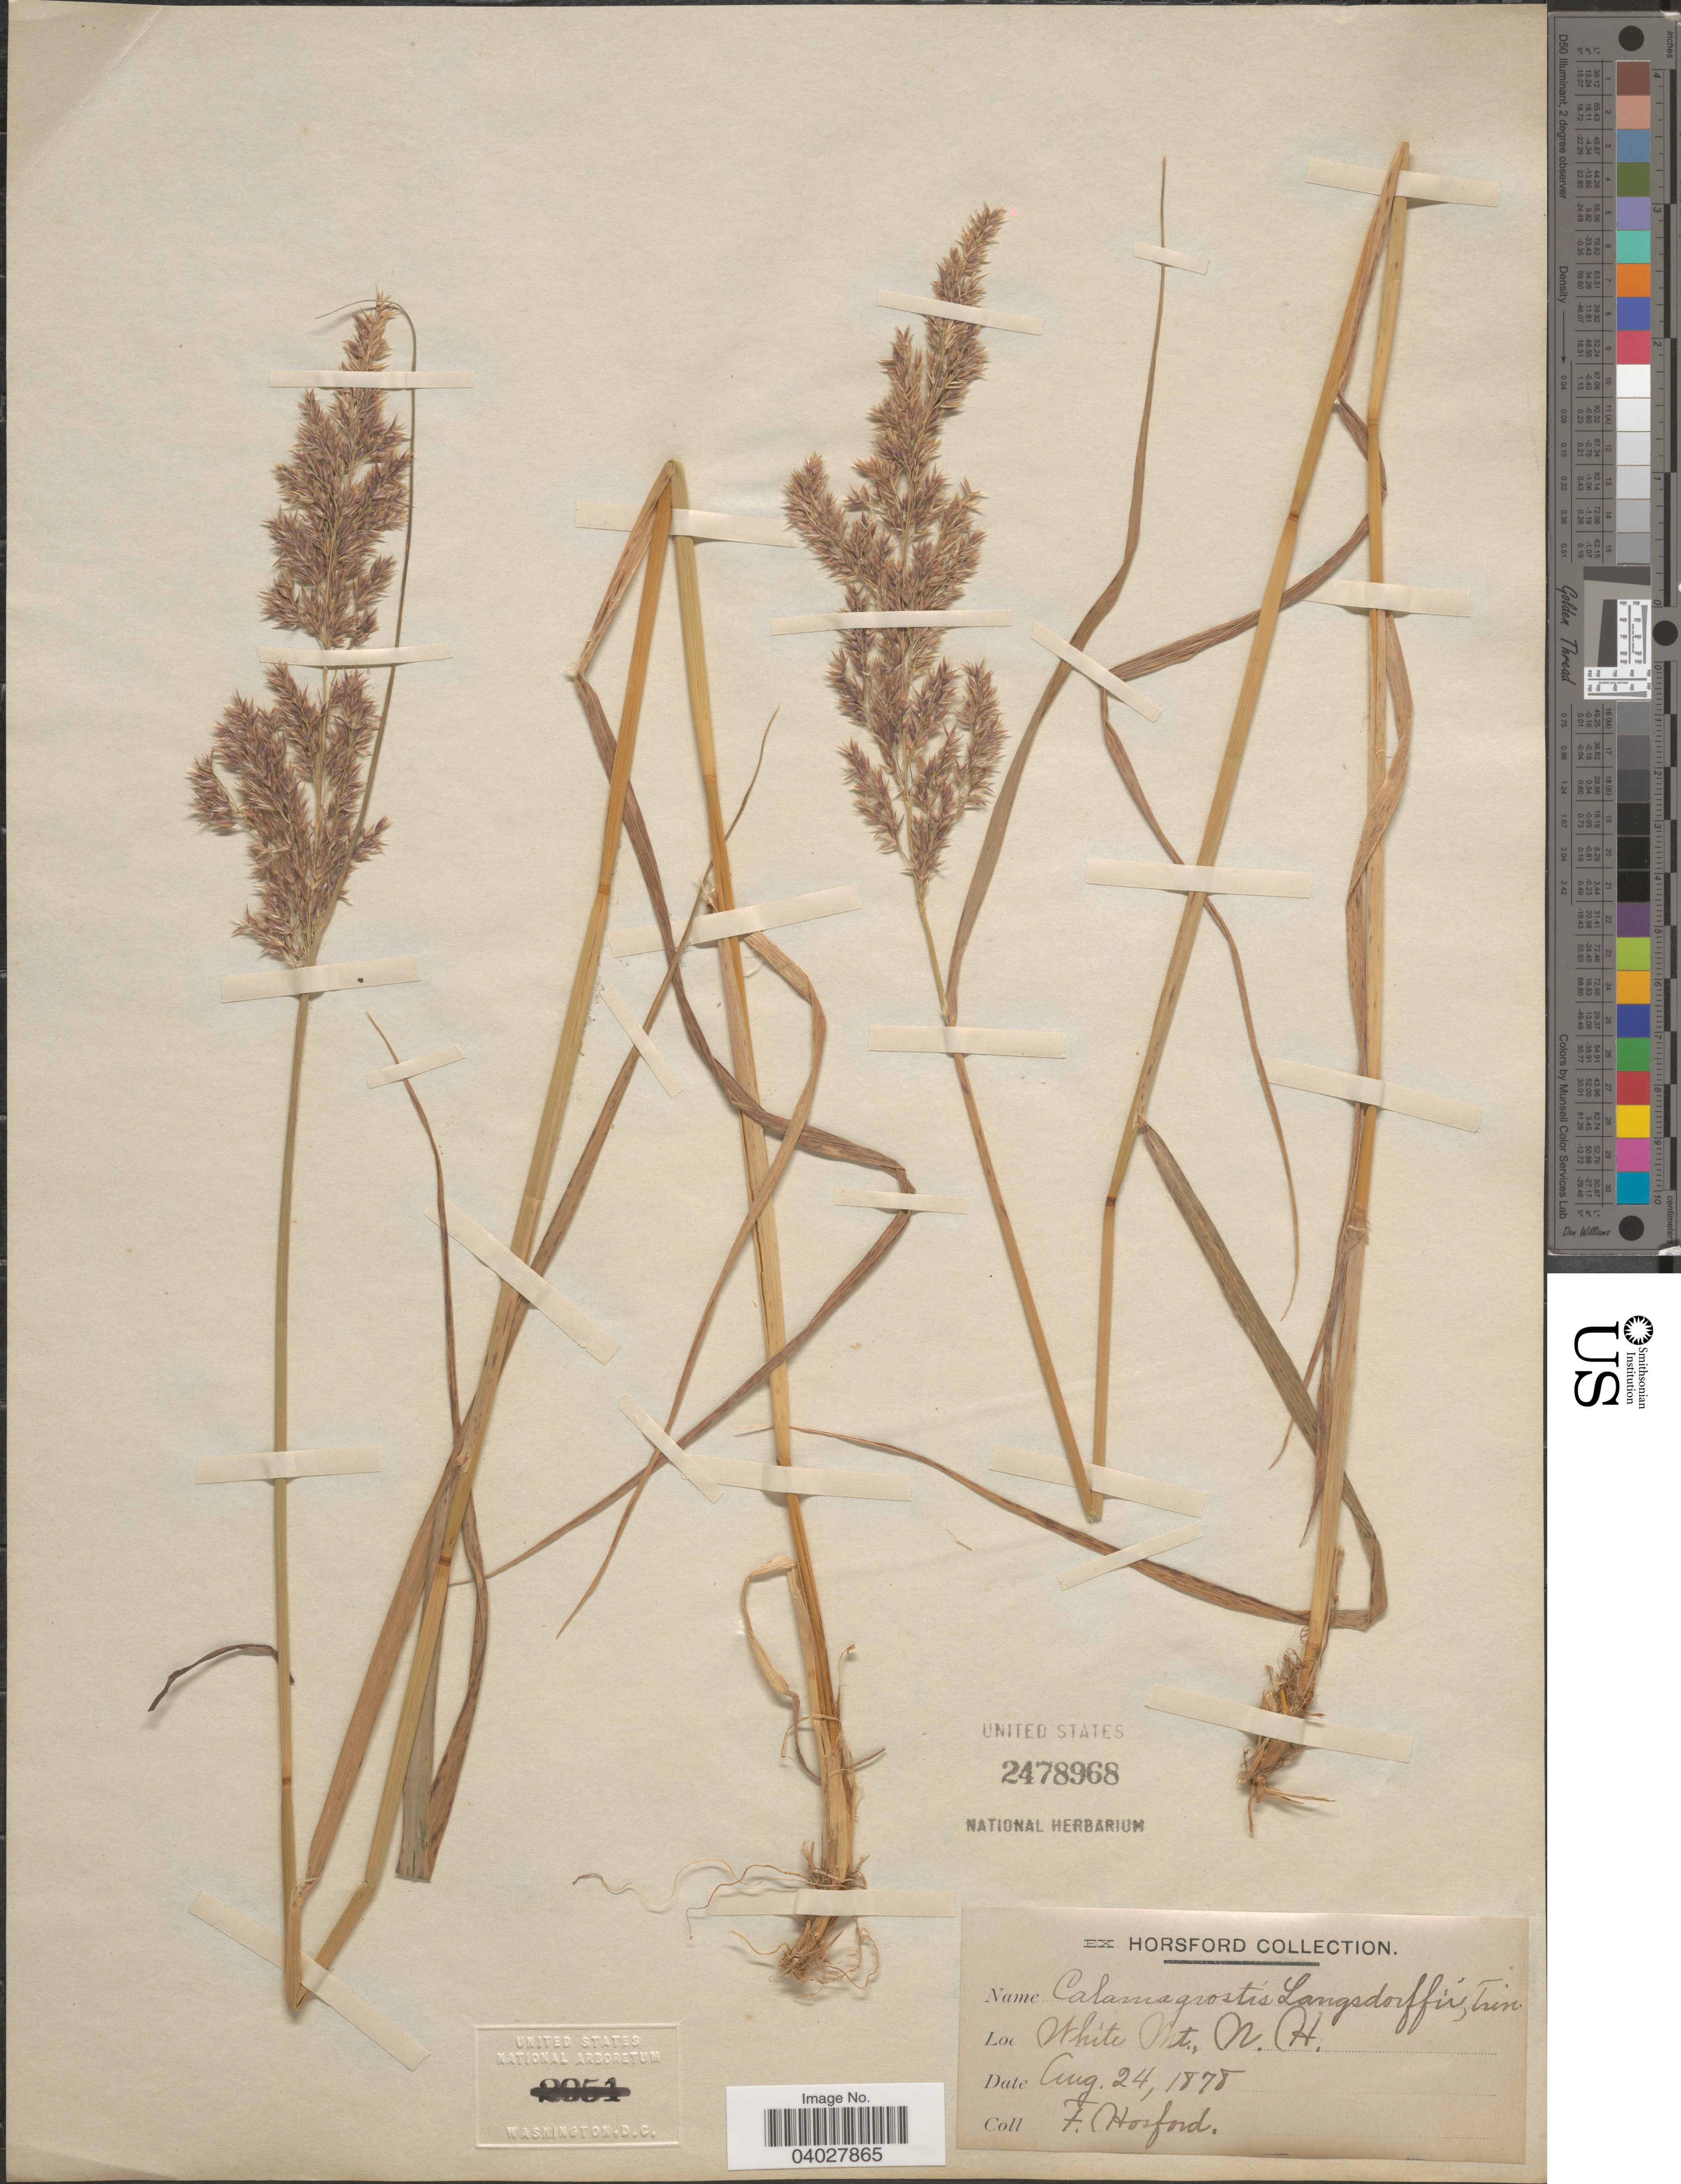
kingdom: Plantae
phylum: Tracheophyta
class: Liliopsida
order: Poales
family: Poaceae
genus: Calamagrostis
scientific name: Calamagrostis canadensis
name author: (Michx.) P. Beauv.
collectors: F. Hosford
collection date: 1878-08-24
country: United States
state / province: New Hampshire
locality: White Mt.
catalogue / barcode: US 2478968